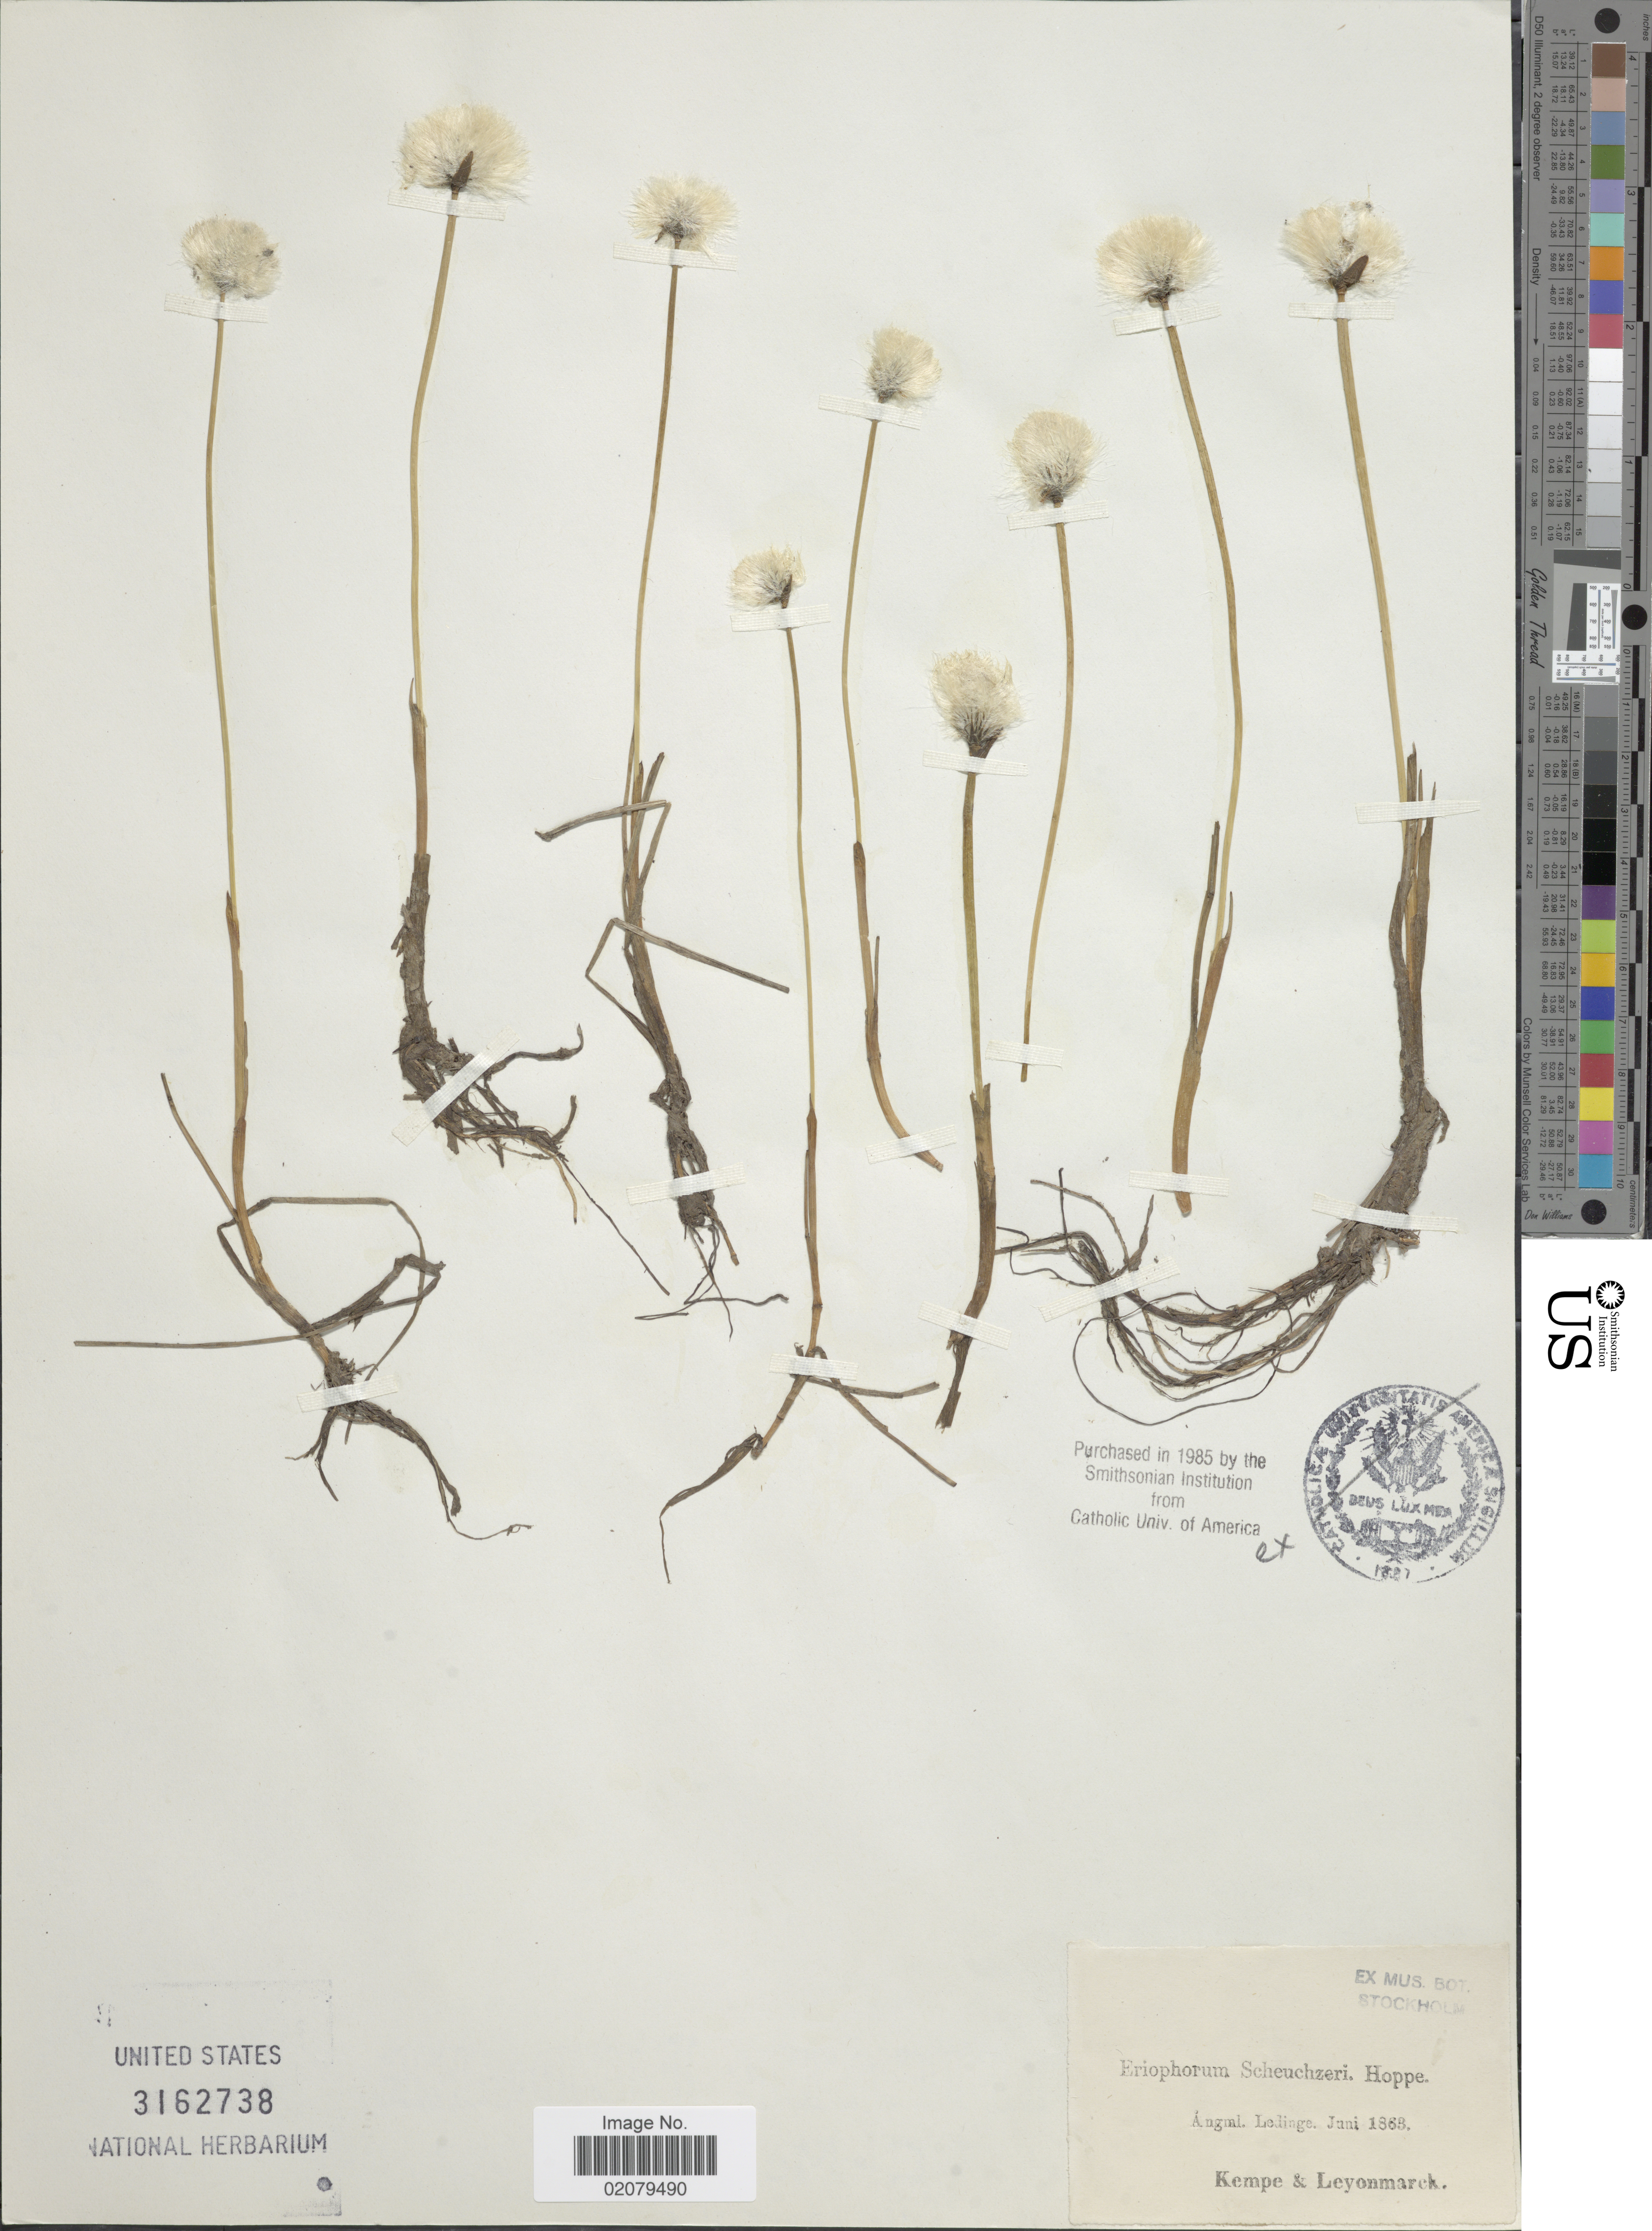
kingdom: Plantae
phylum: Tracheophyta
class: Liliopsida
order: Poales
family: Cyperaceae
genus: Eriophorum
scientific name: Eriophorum scheuchzeri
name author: Hoppe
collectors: Kempe & Leyonmarck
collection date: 1863-06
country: Sweden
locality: Ångml. Ledinge.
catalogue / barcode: US 3162738